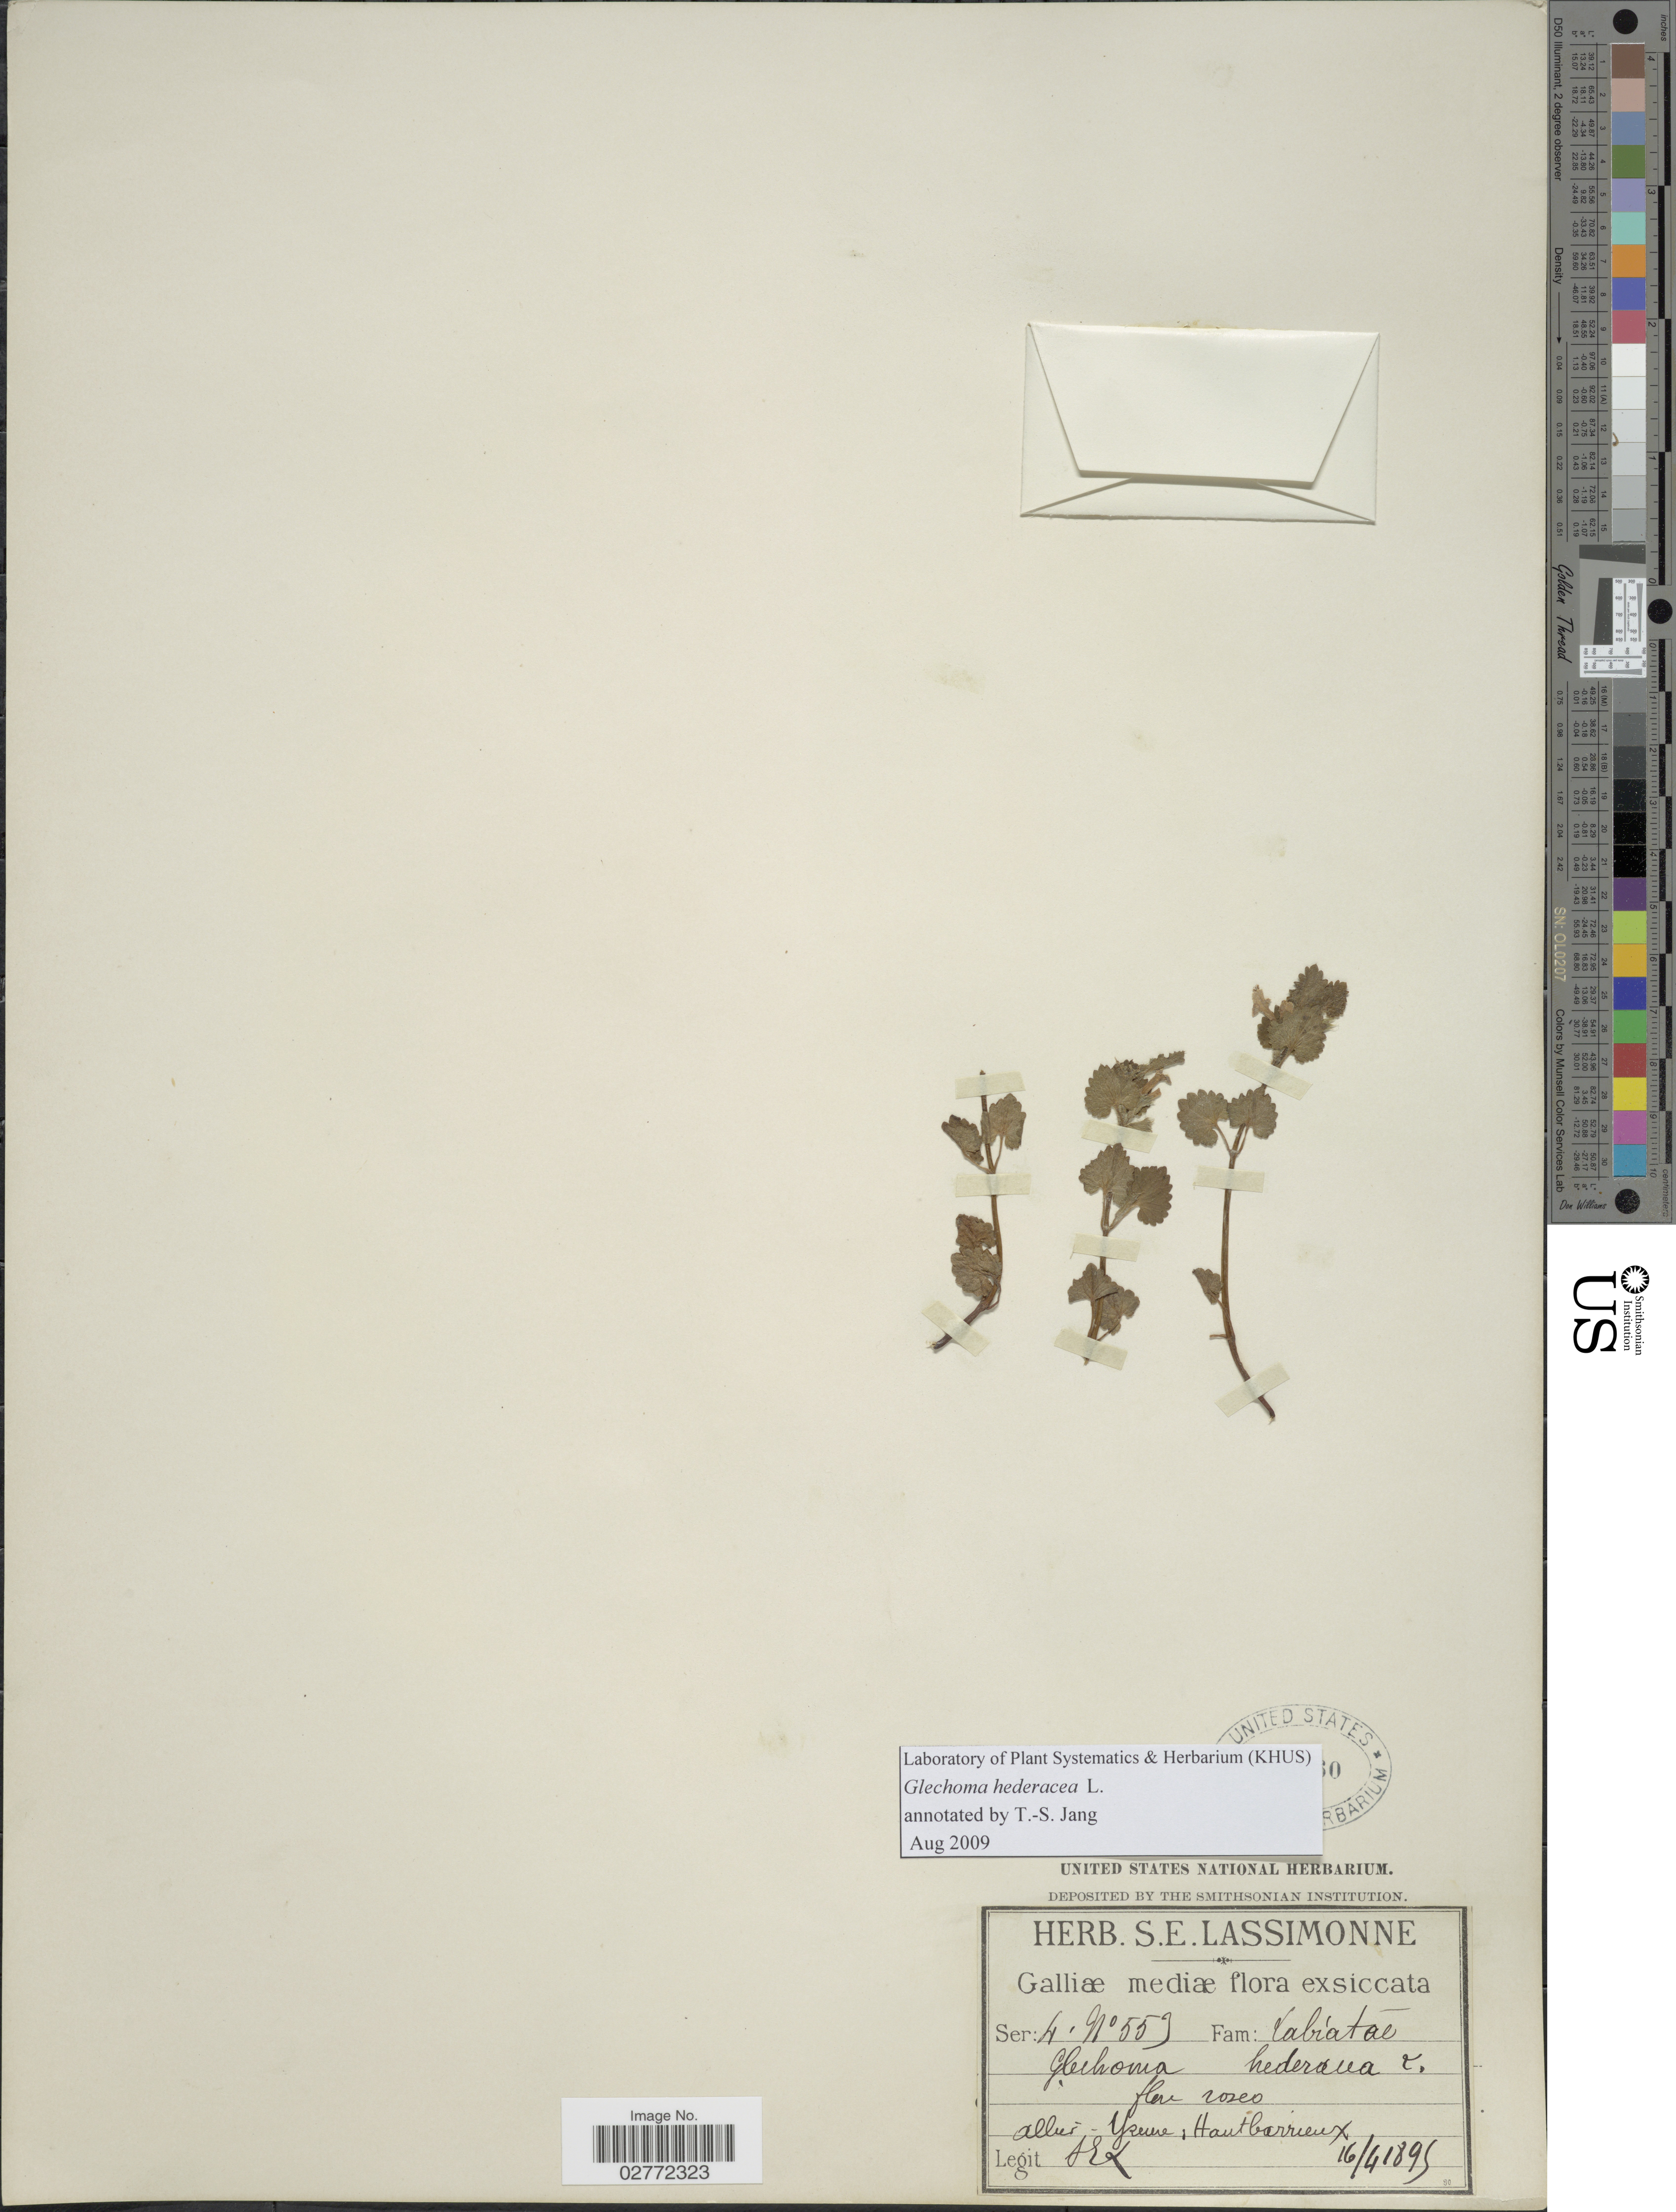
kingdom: Plantae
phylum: Tracheophyta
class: Magnoliopsida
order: Lamiales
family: Lamiaceae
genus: Glechoma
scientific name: Glechoma hederacea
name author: L.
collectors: S. Lassimonne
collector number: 559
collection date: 1895-04-16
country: France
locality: Galliæ mediæ. Alluv. Yzune; Hautbarrieux.